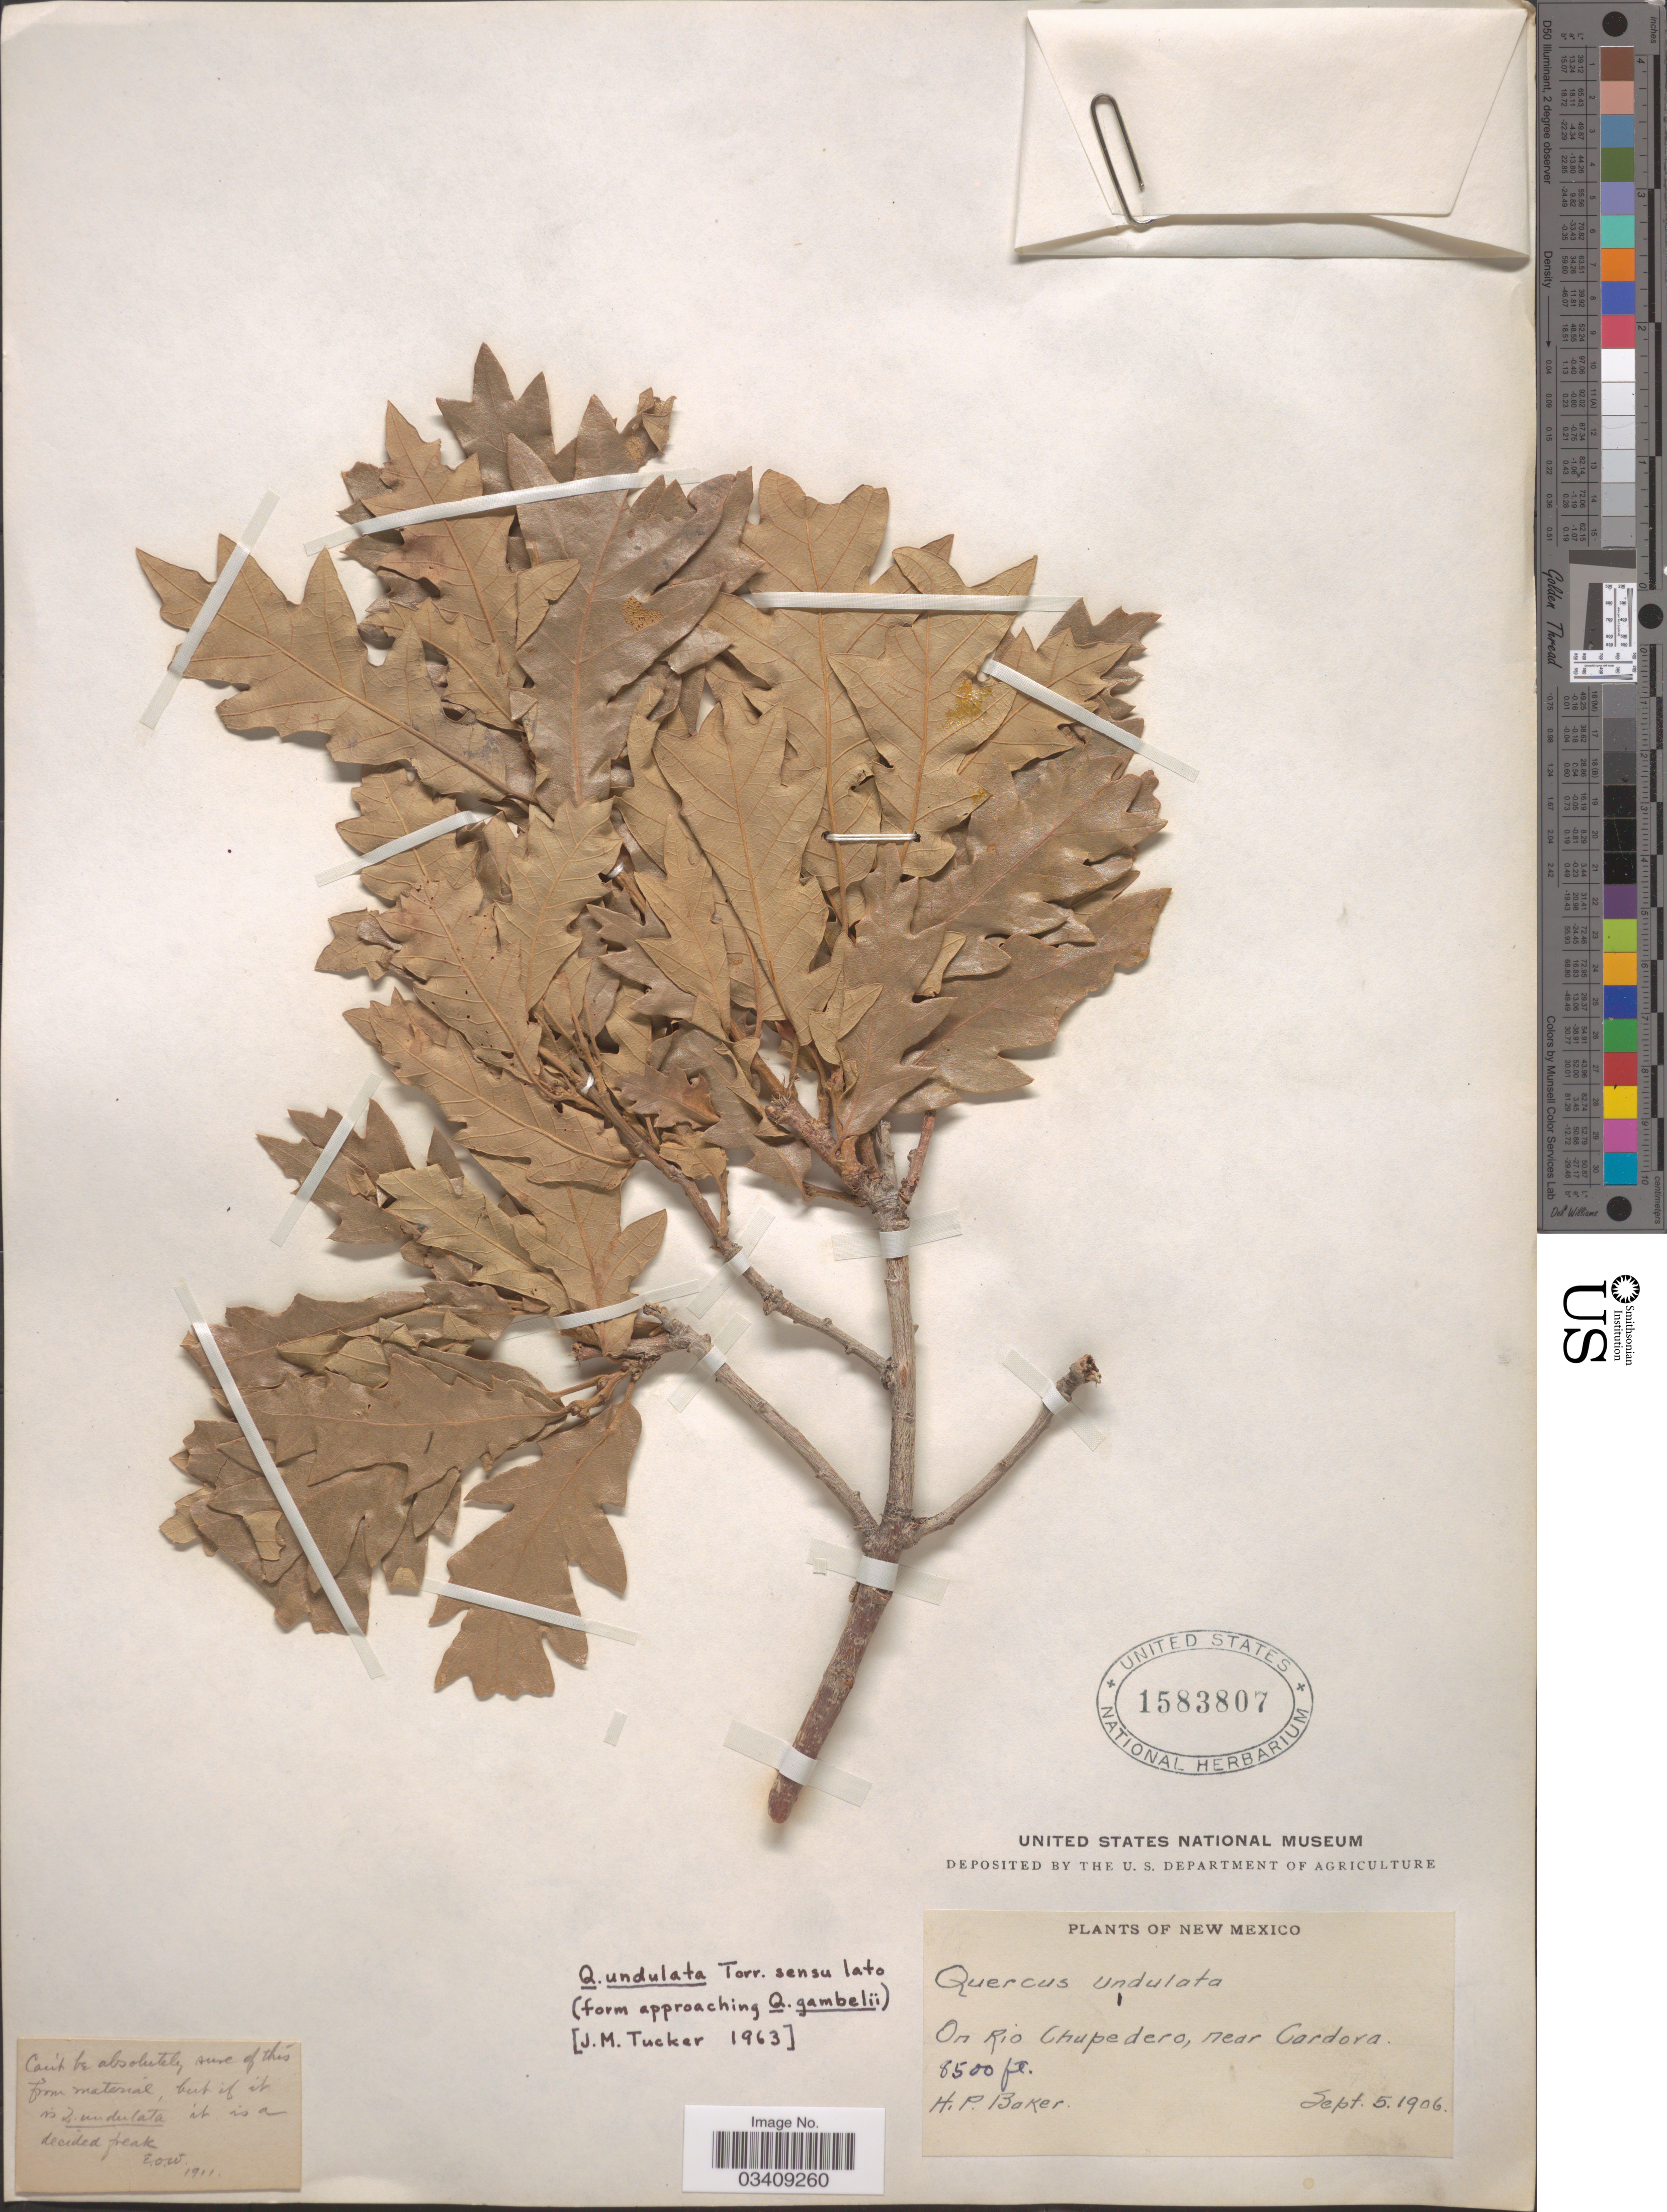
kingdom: Plantae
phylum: Tracheophyta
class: Magnoliopsida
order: Fagales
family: Fagaceae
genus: Quercus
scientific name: Quercus undulata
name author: Torr.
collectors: H. P. Baker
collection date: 1906-09-05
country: United States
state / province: New Mexico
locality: On Rio Chupedero, near Cardora.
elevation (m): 2591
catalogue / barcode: US 1583807